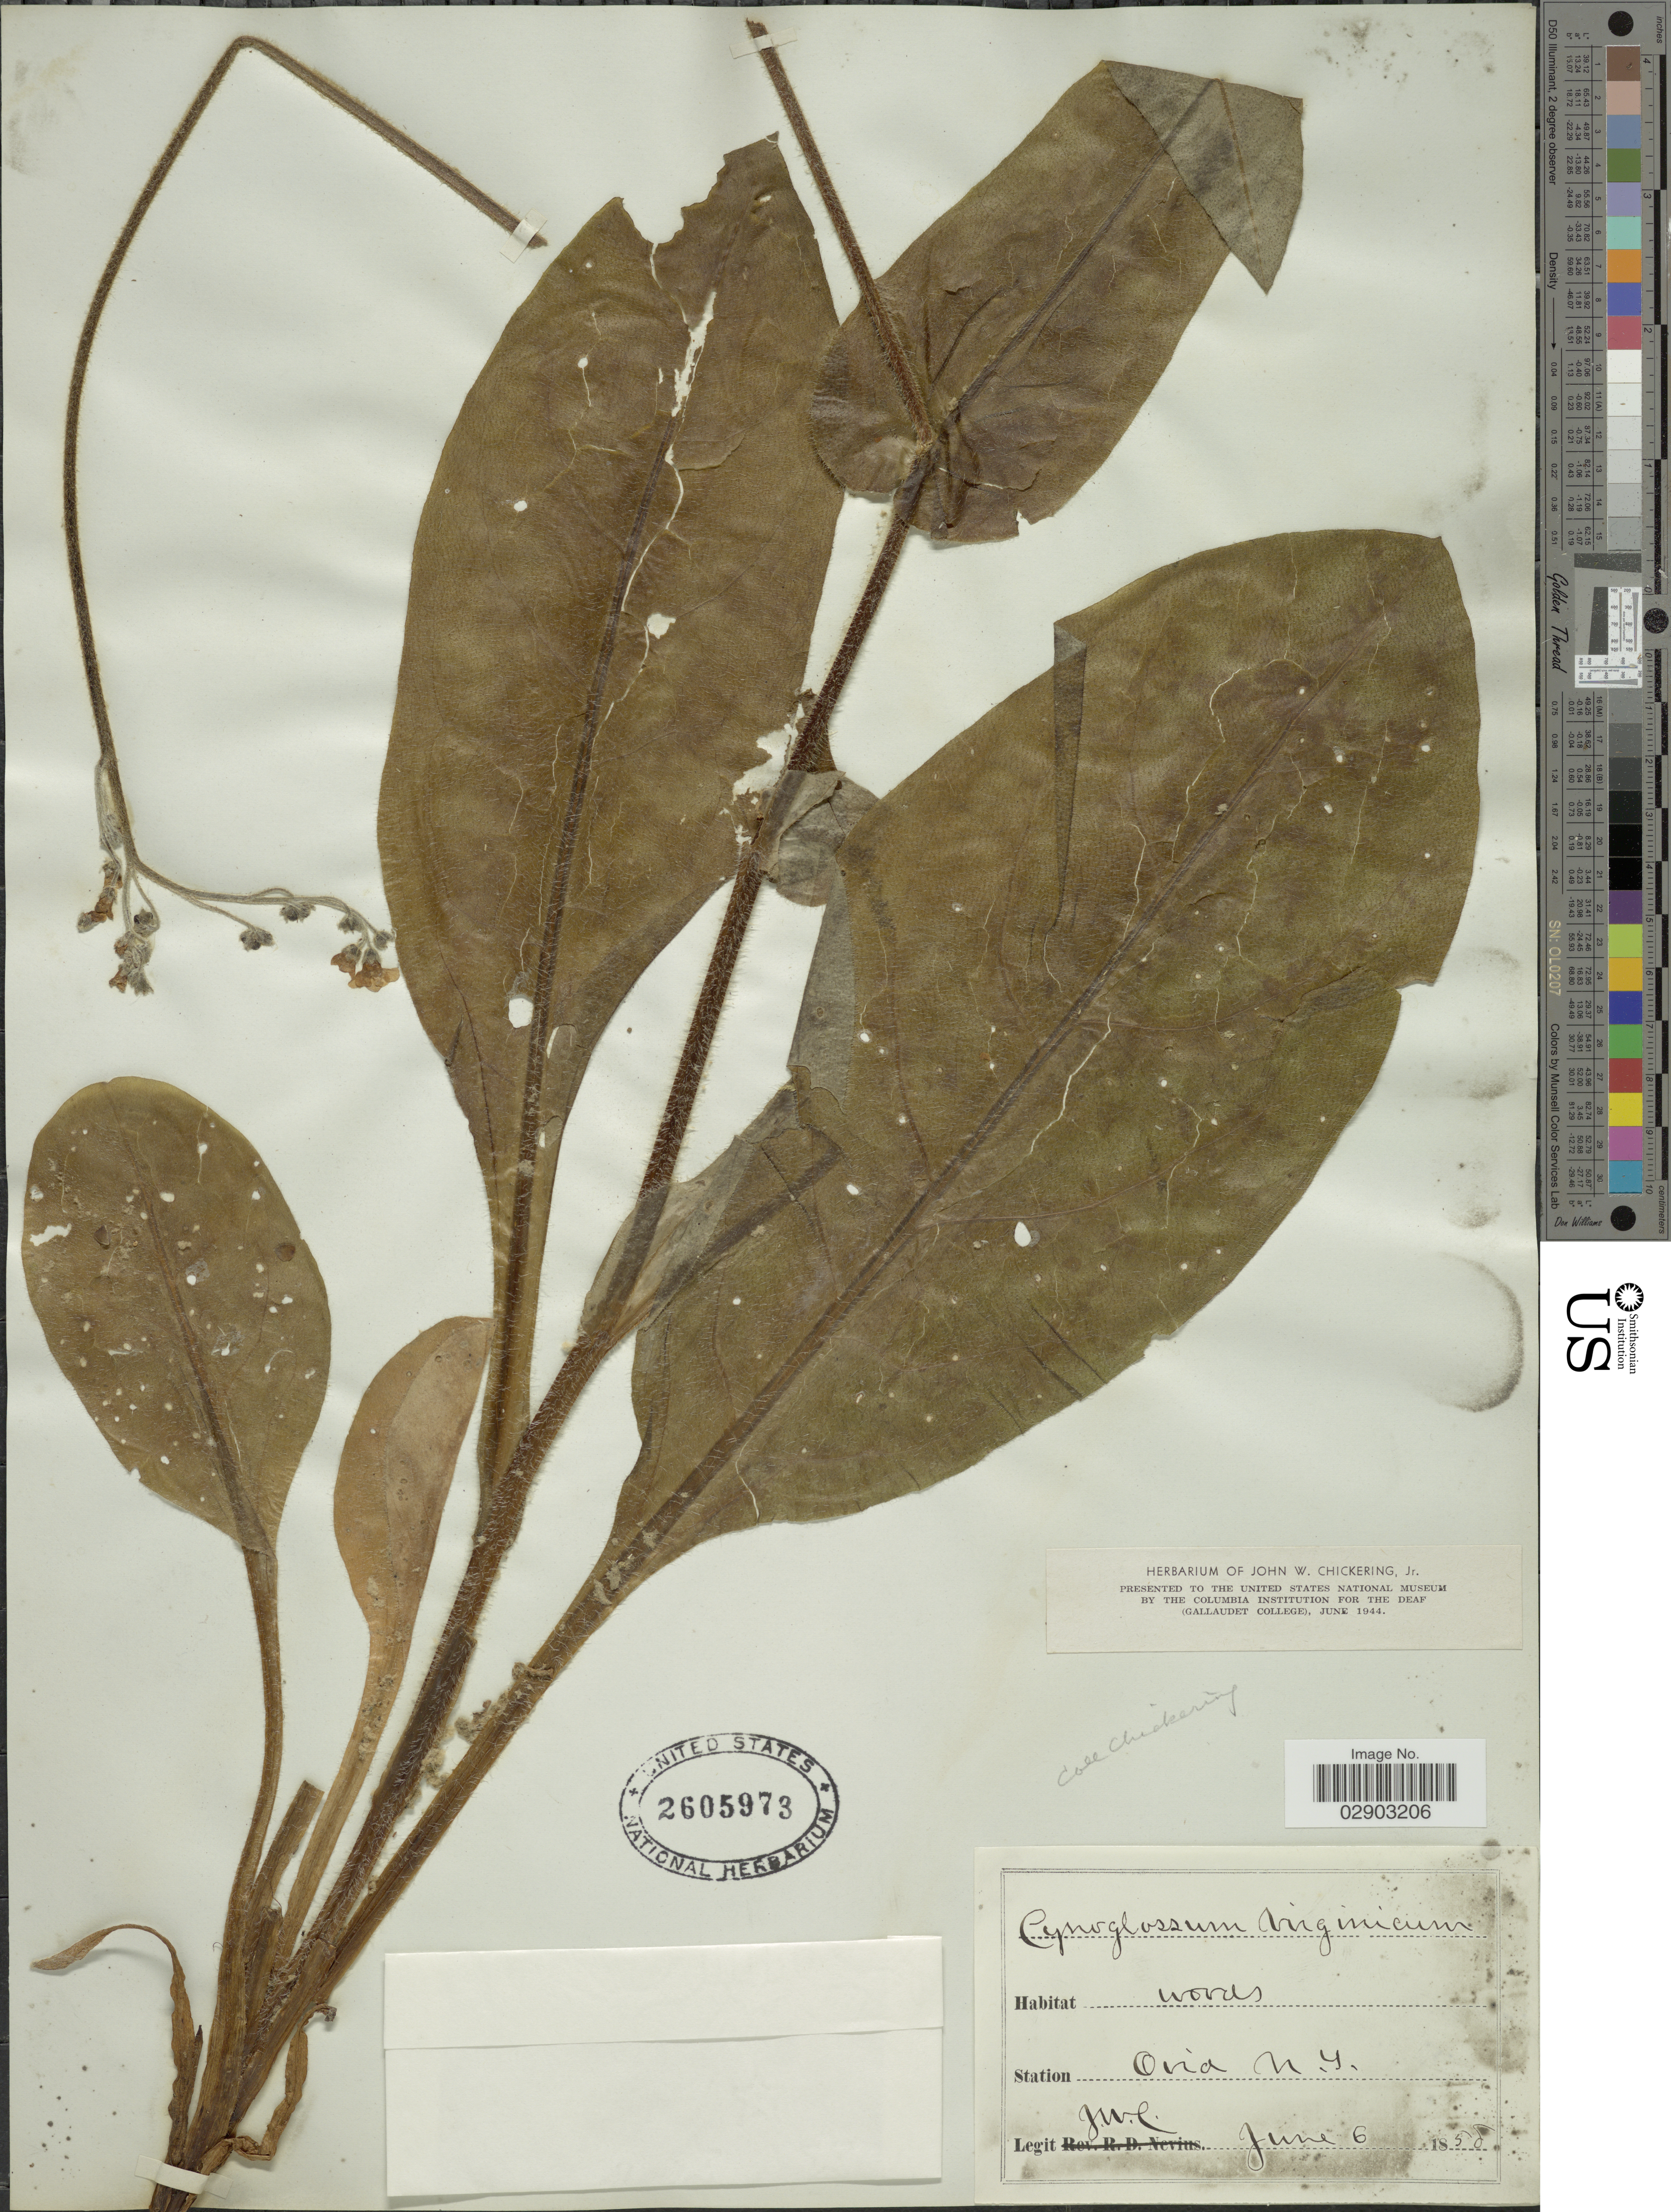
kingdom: Plantae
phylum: Tracheophyta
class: Magnoliopsida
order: Boraginales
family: Boraginaceae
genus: Cynoglossum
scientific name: Cynoglossum virginianum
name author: L.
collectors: J. Chickering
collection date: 1850-06-06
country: United States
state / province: New York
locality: Station Ovid N.Y.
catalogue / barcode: US 2605973